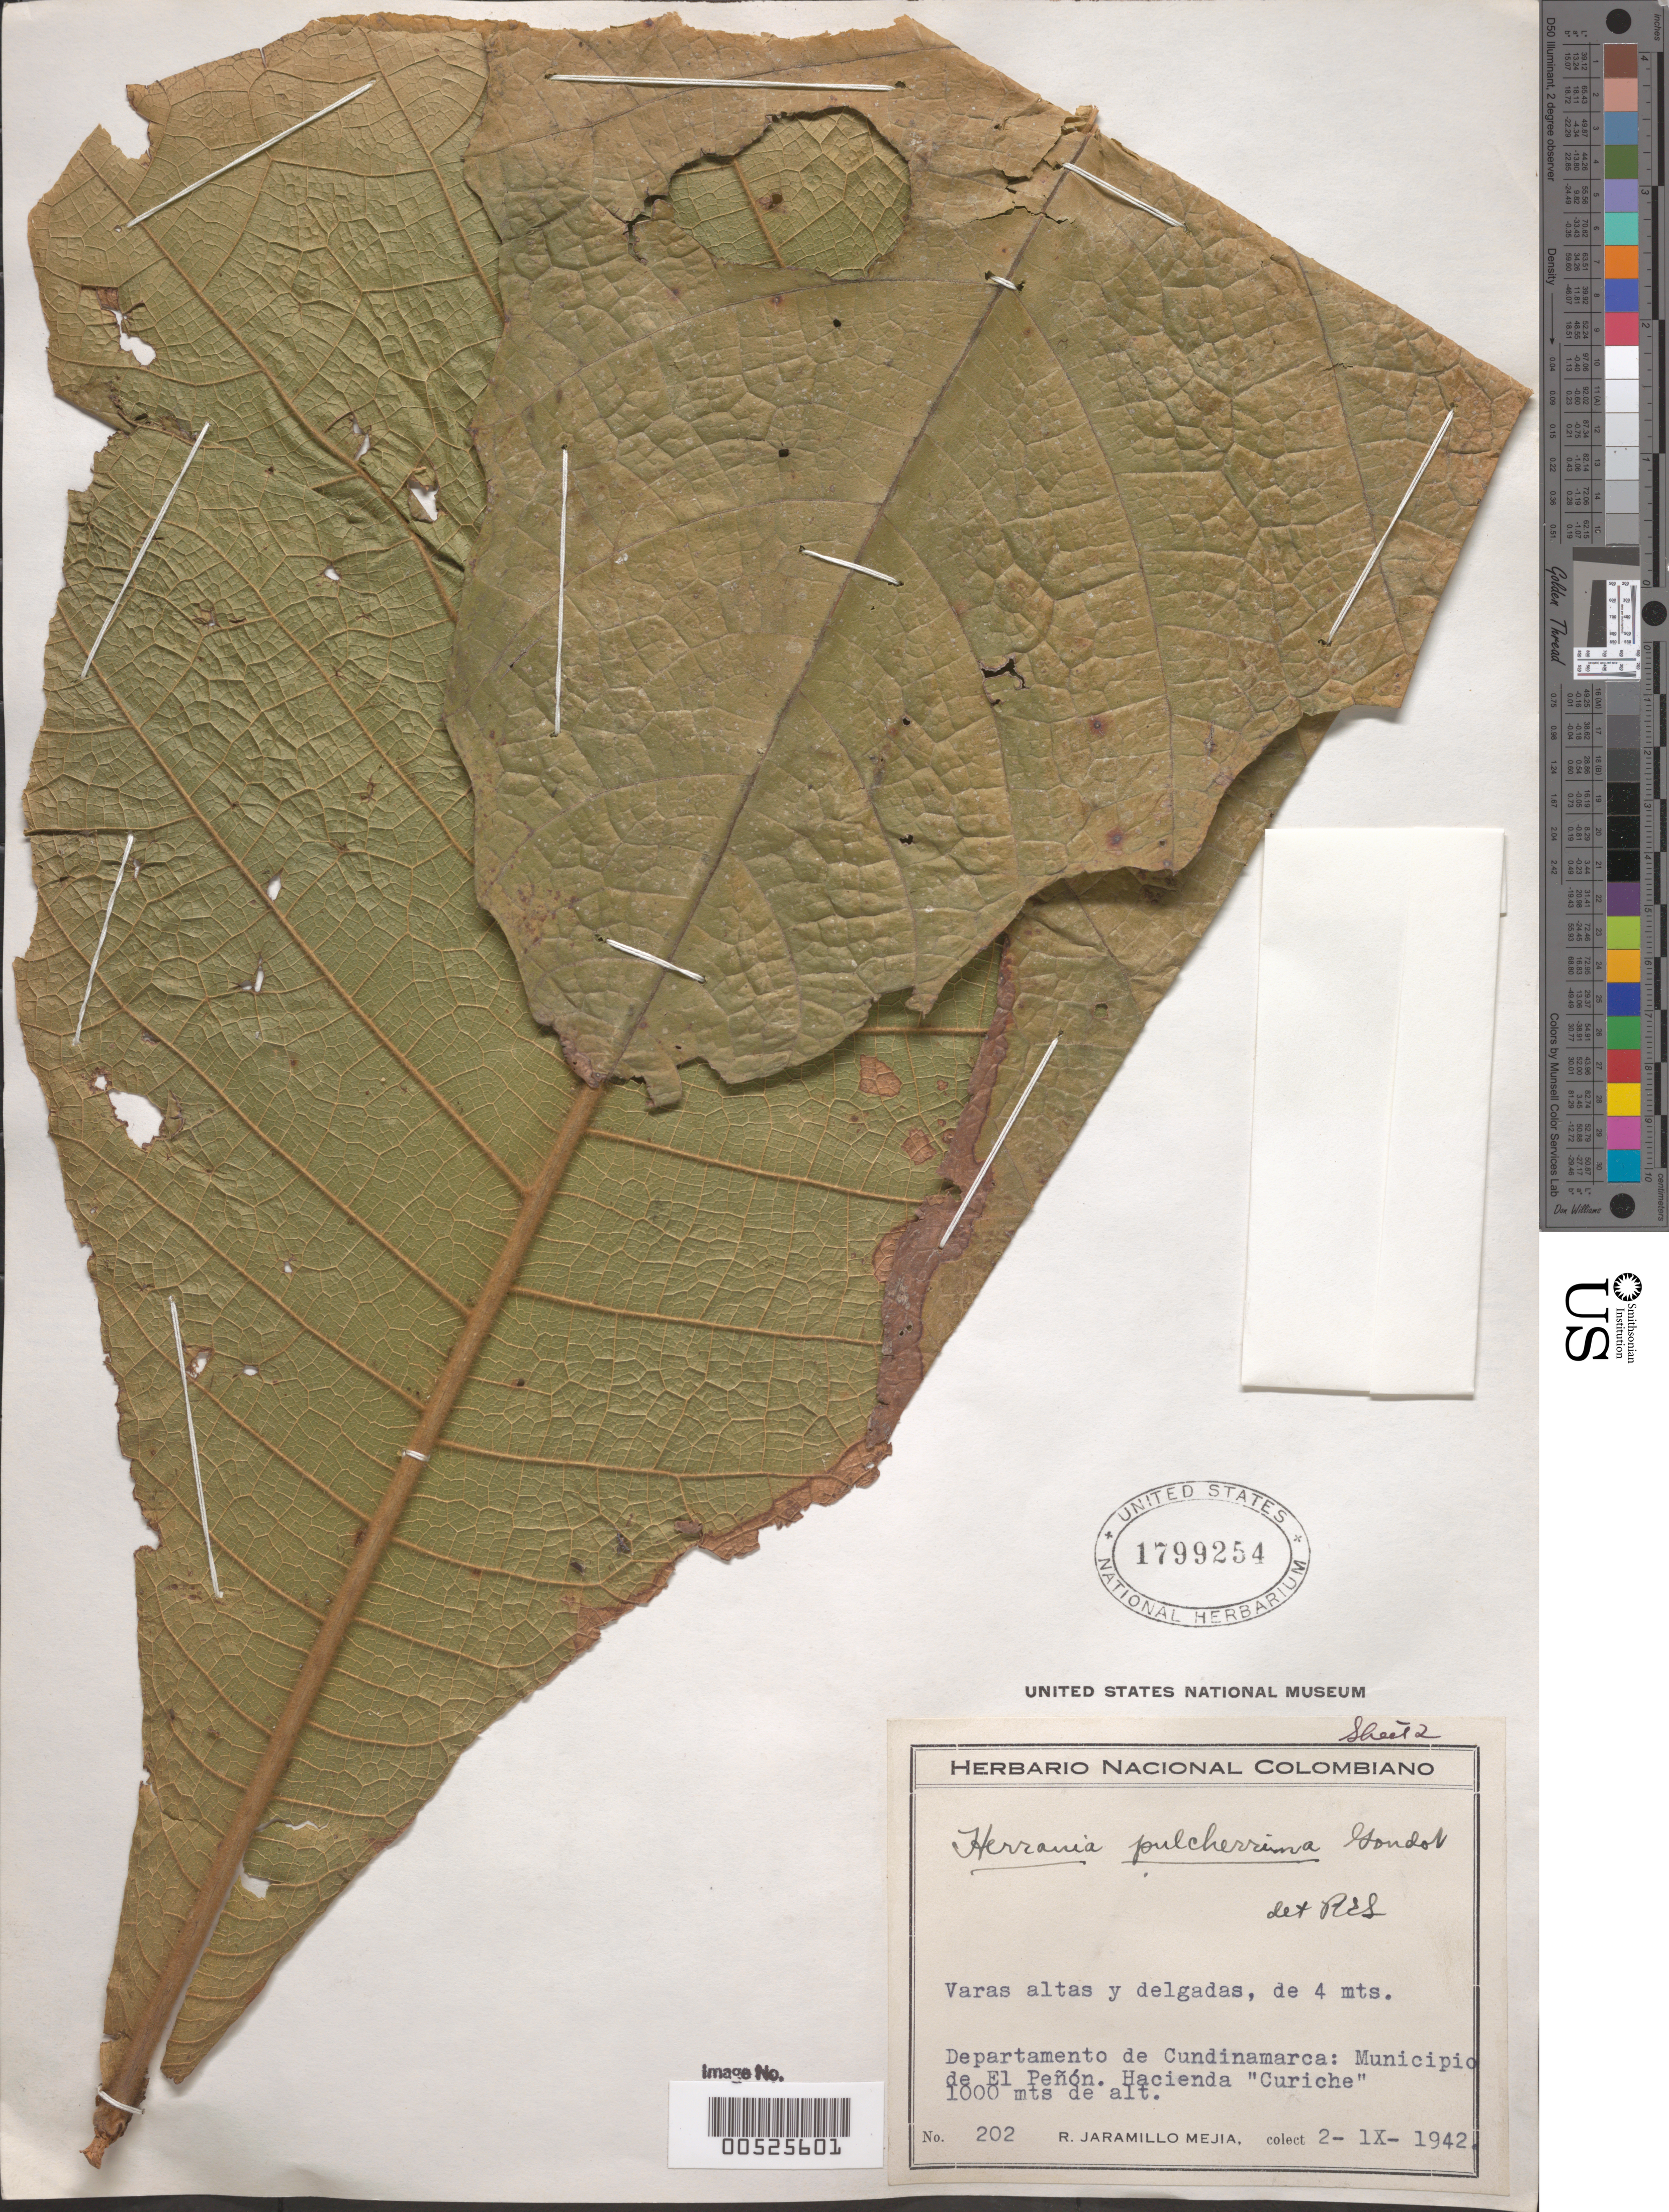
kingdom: Plantae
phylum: Tracheophyta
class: Magnoliopsida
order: Malvales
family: Malvaceae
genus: Theobroma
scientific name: Theobroma pulcherrimum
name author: (Goudot) De Wild.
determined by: Dorr, Laurence J., Curator (BOT), Smithsonian Institution - National Museum of Natural History (UNITED STATES)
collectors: R. Jaramillo M.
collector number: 202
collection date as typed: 12 Sep 1942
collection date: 1942-09-12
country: Colombia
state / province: Cundinamarca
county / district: El Peñón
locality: Hacienda "Curiche"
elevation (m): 1000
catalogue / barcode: US 1799254